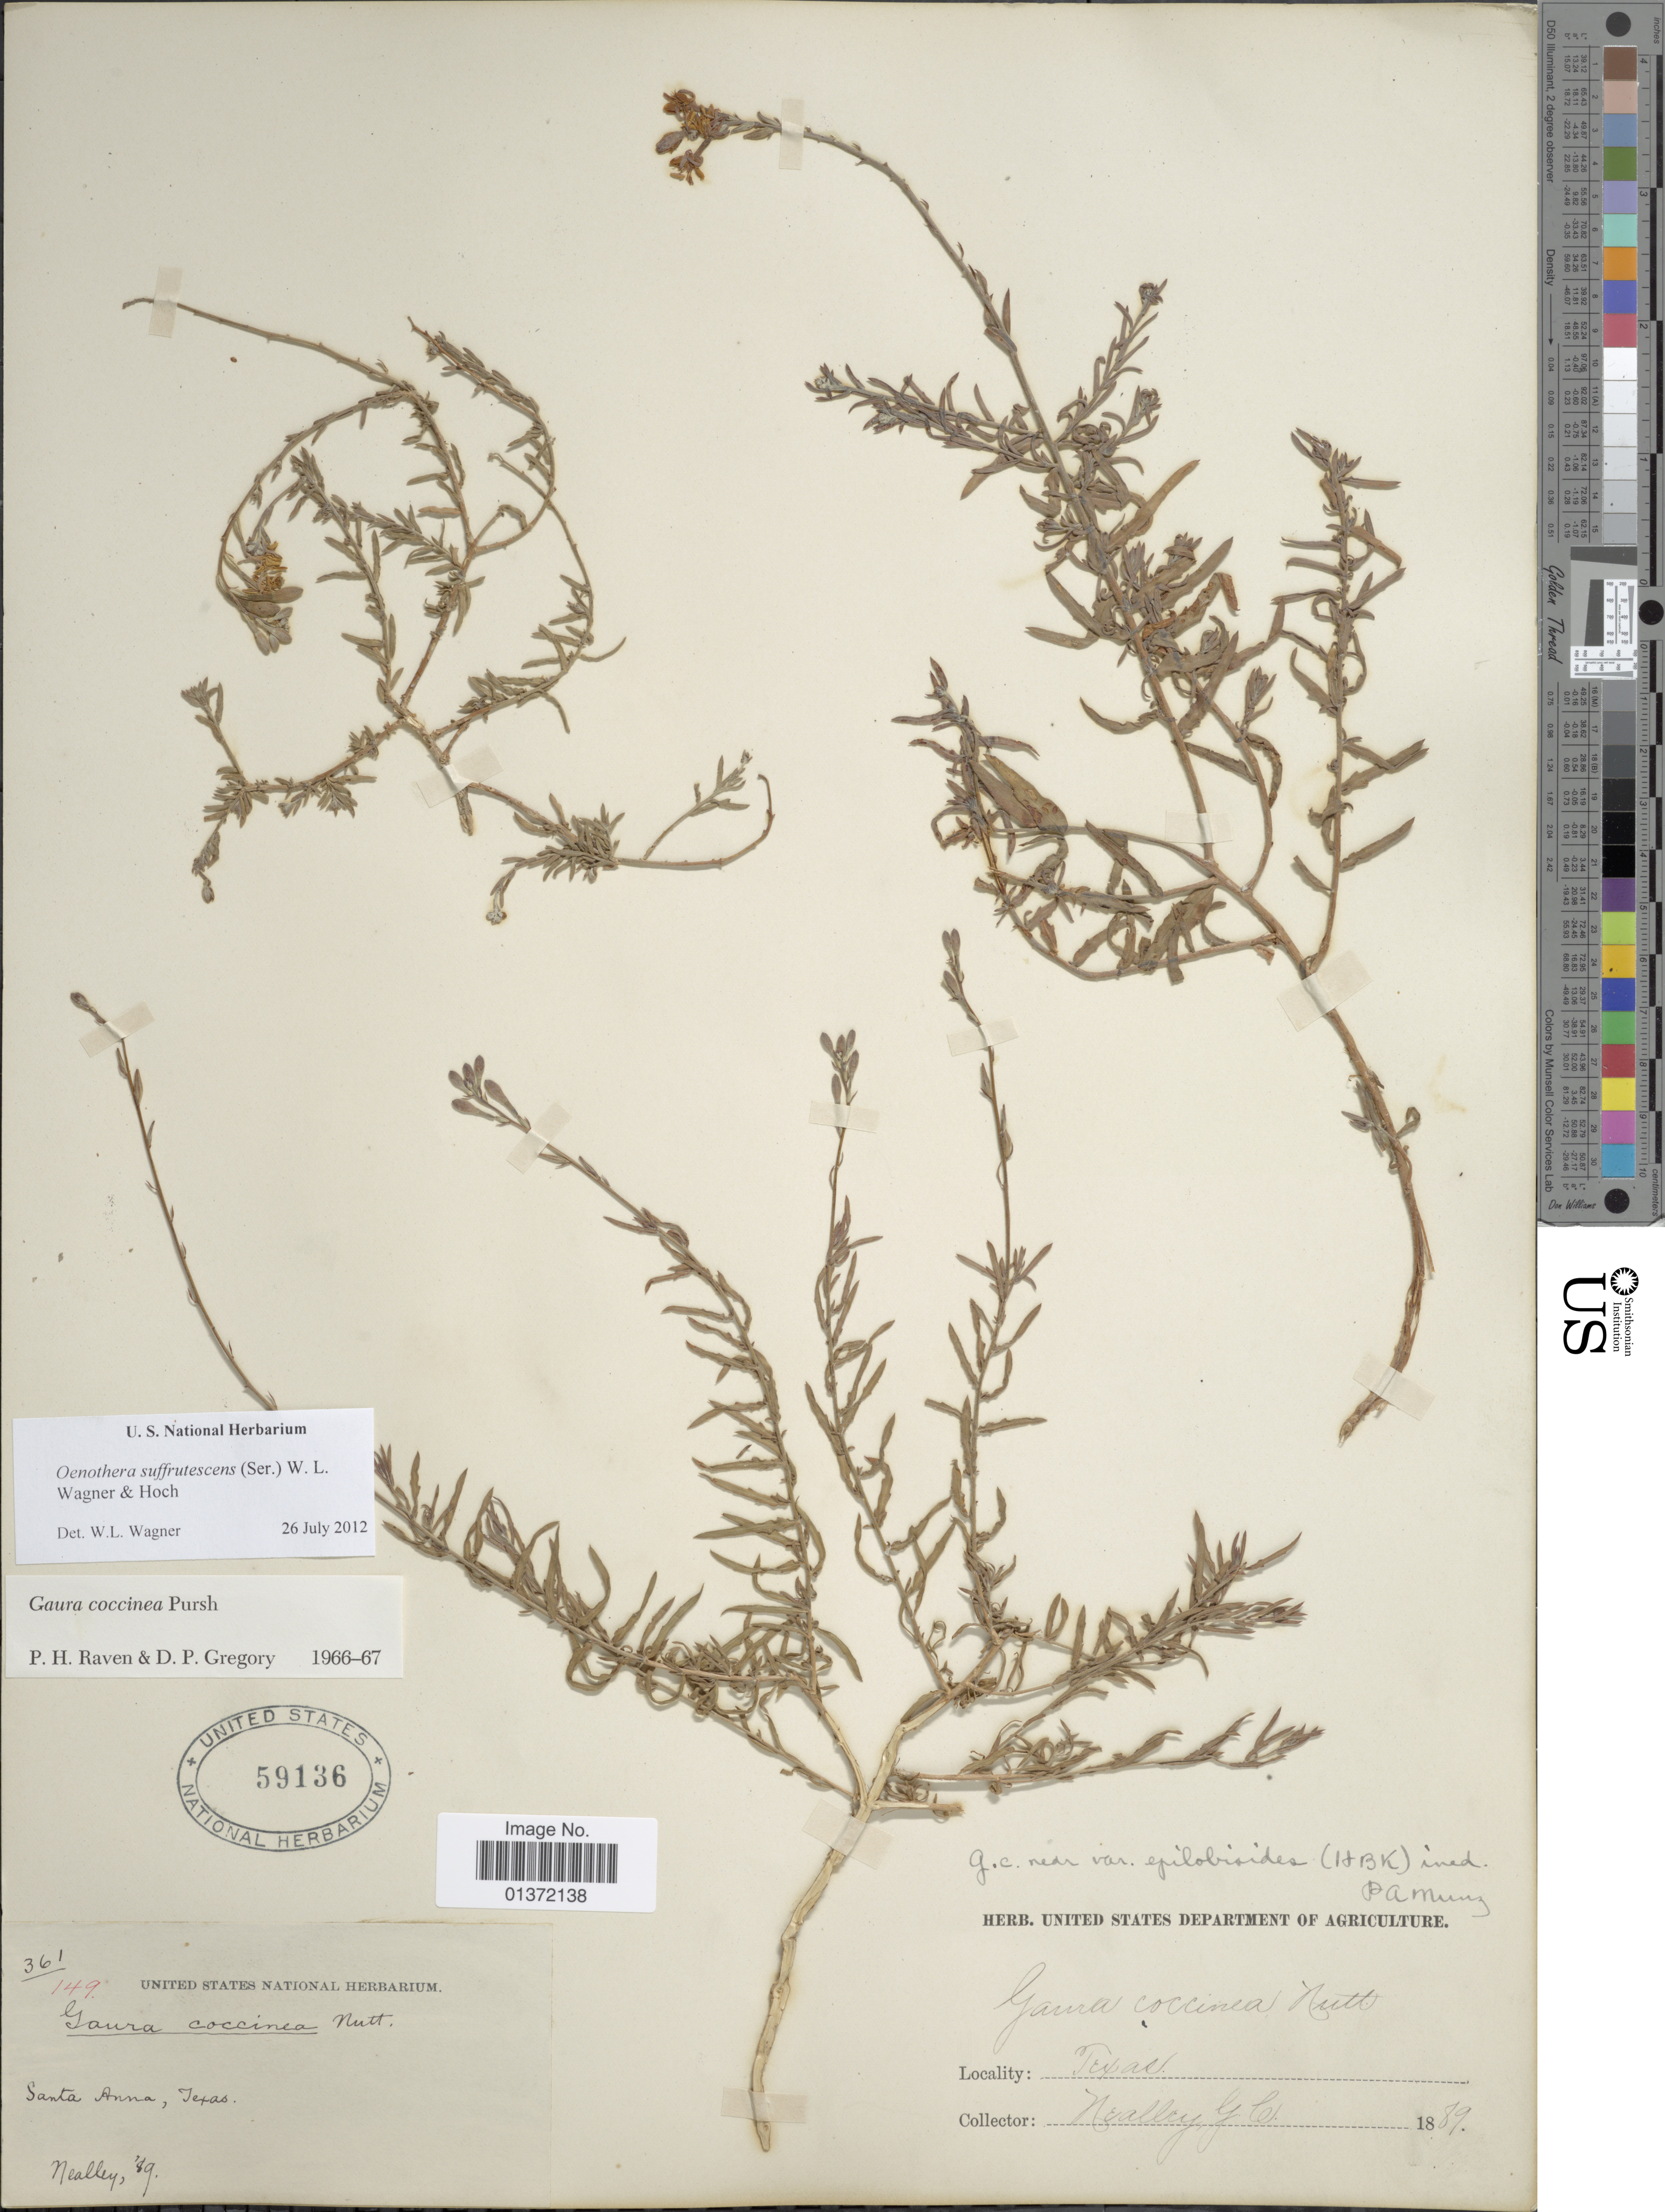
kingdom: Plantae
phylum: Tracheophyta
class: Magnoliopsida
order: Myrtales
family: Onagraceae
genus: Oenothera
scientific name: Oenothera suffrutescens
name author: (Ser.) W.L. Wagner & Hoch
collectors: G. Neally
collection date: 1889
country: United States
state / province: Texas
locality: Santa Anaa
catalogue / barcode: US 59136